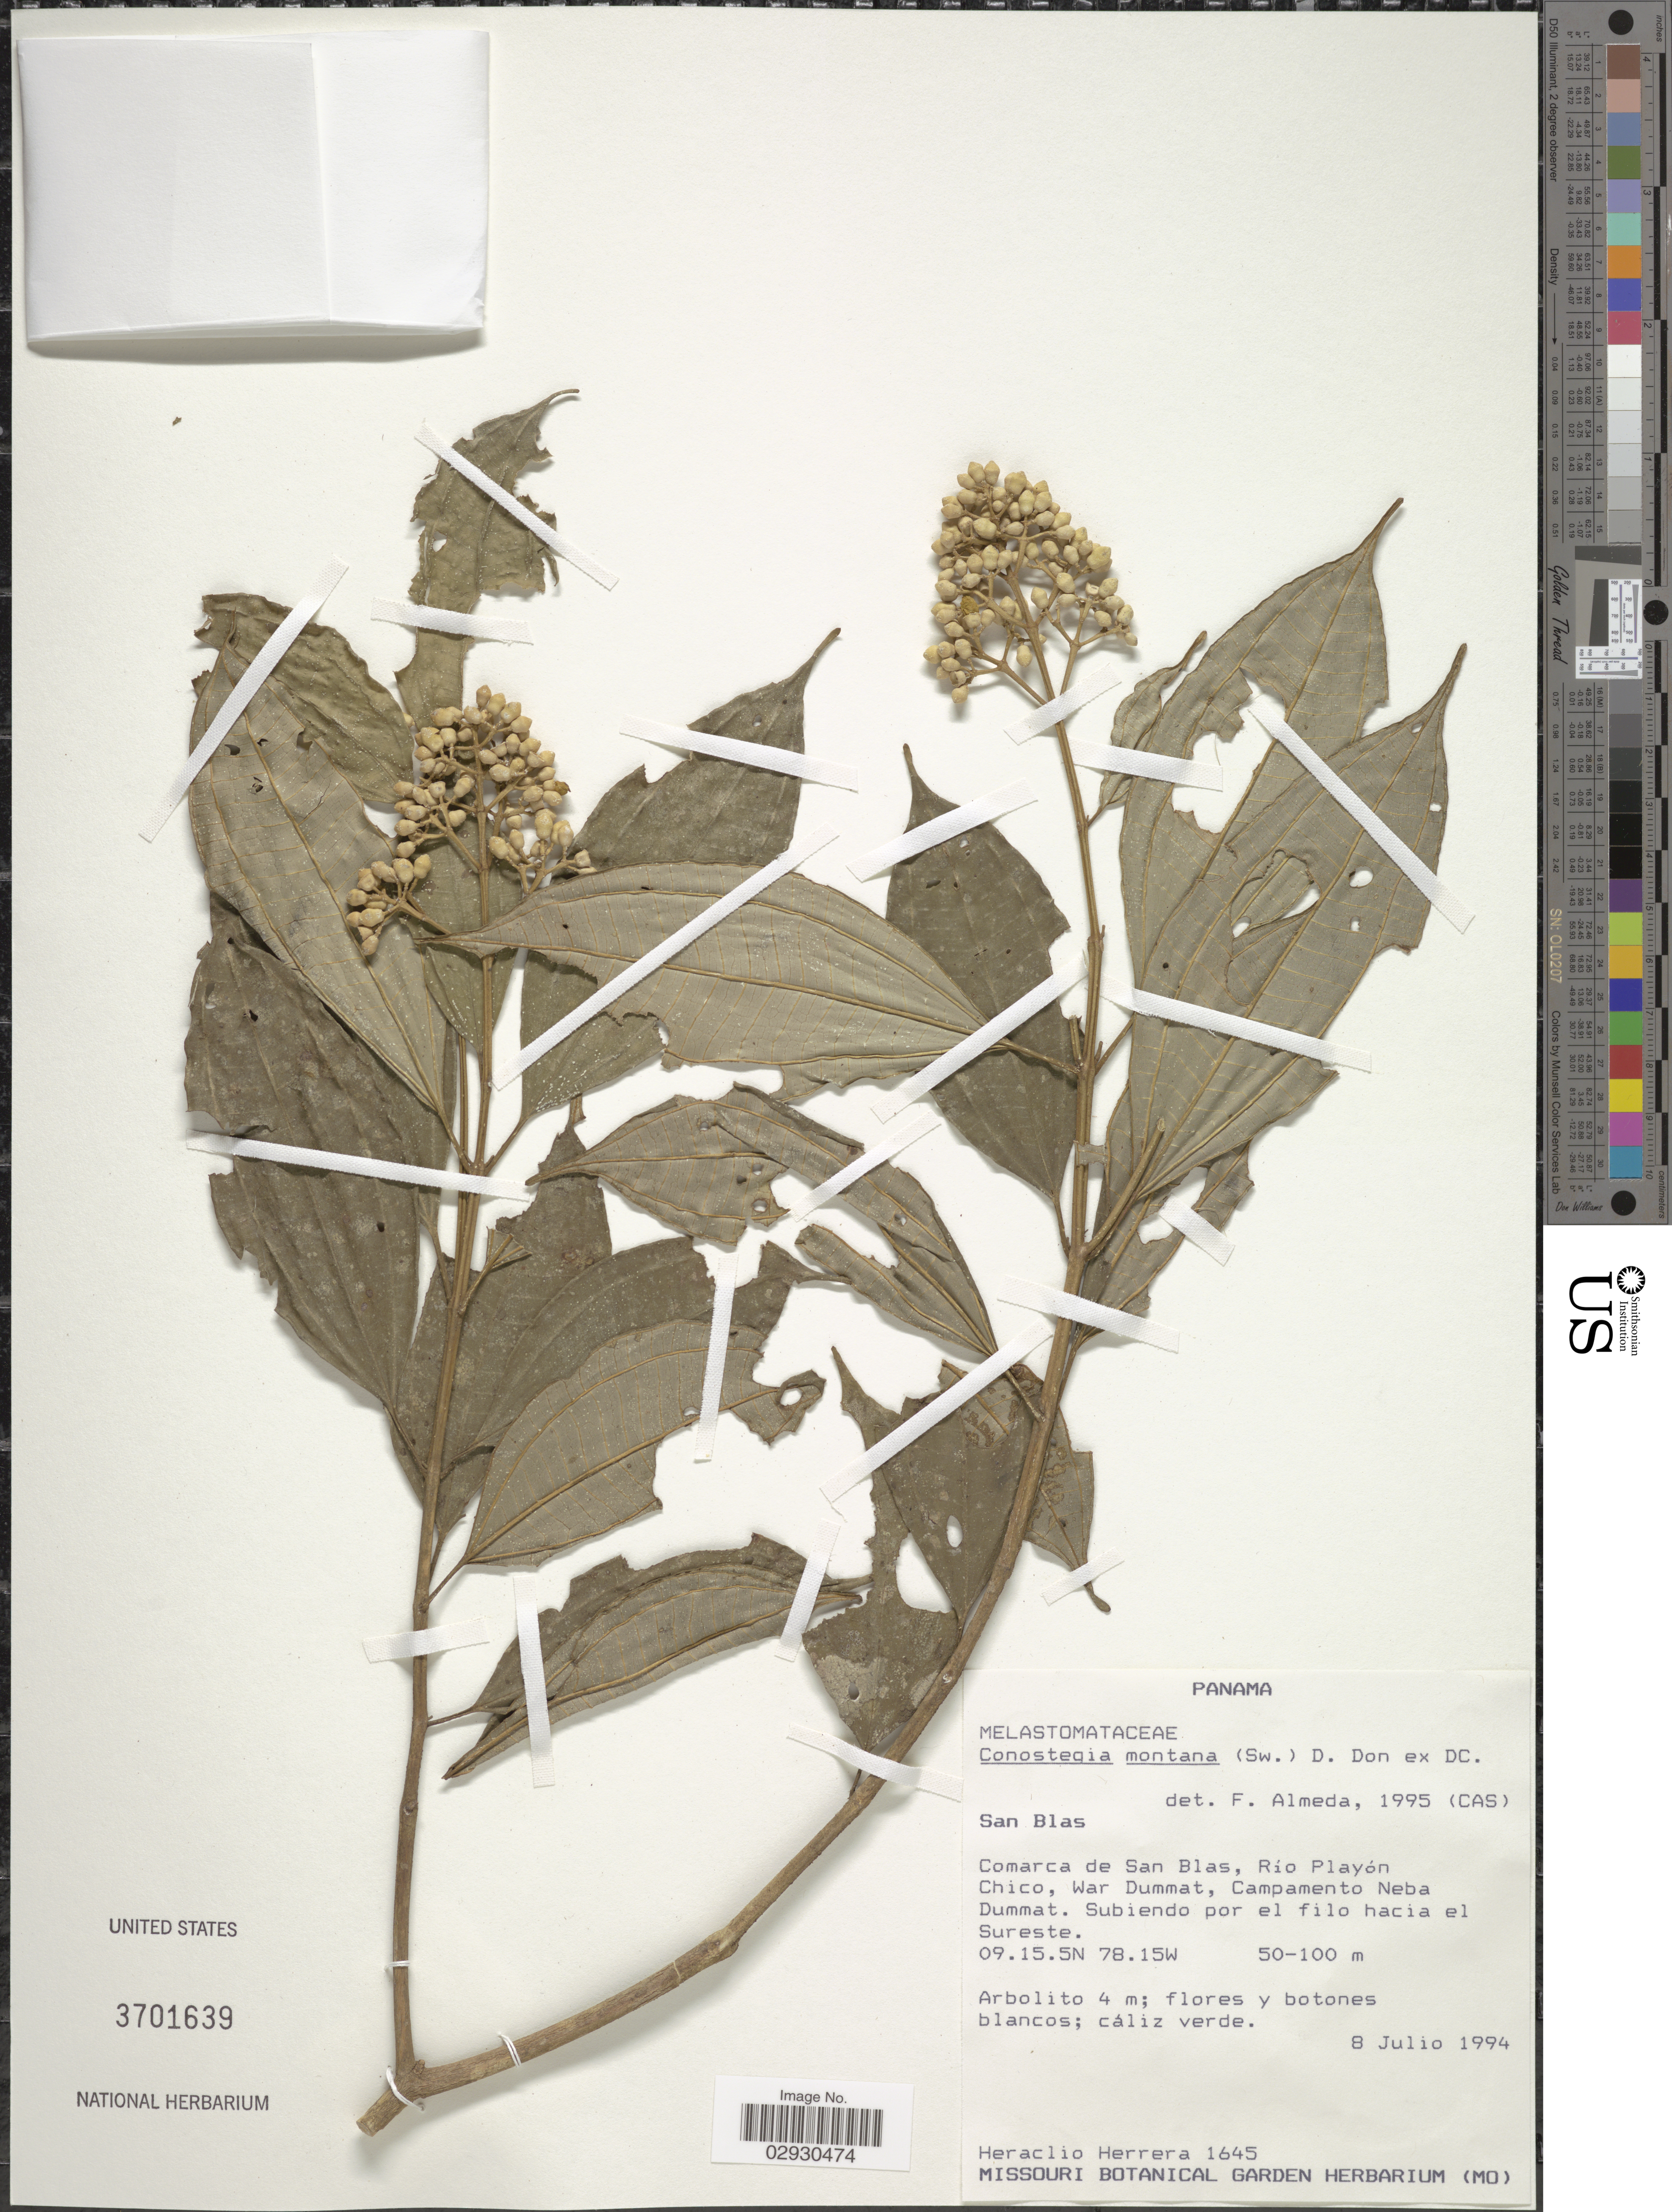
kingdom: Plantae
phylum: Tracheophyta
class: Magnoliopsida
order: Myrtales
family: Melastomataceae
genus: Conostegia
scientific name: Conostegia montana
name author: (Sw.) D. Don ex DC.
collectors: H. Herrera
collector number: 1645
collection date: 1994-07-08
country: Panama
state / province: Kuna Yala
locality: San Blas, Comarca de San Blas, Río Playón Chico, War Dummat, Campamento Neba Dummat, Subiendo por el filo hacia el Sureste.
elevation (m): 50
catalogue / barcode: US 3701639